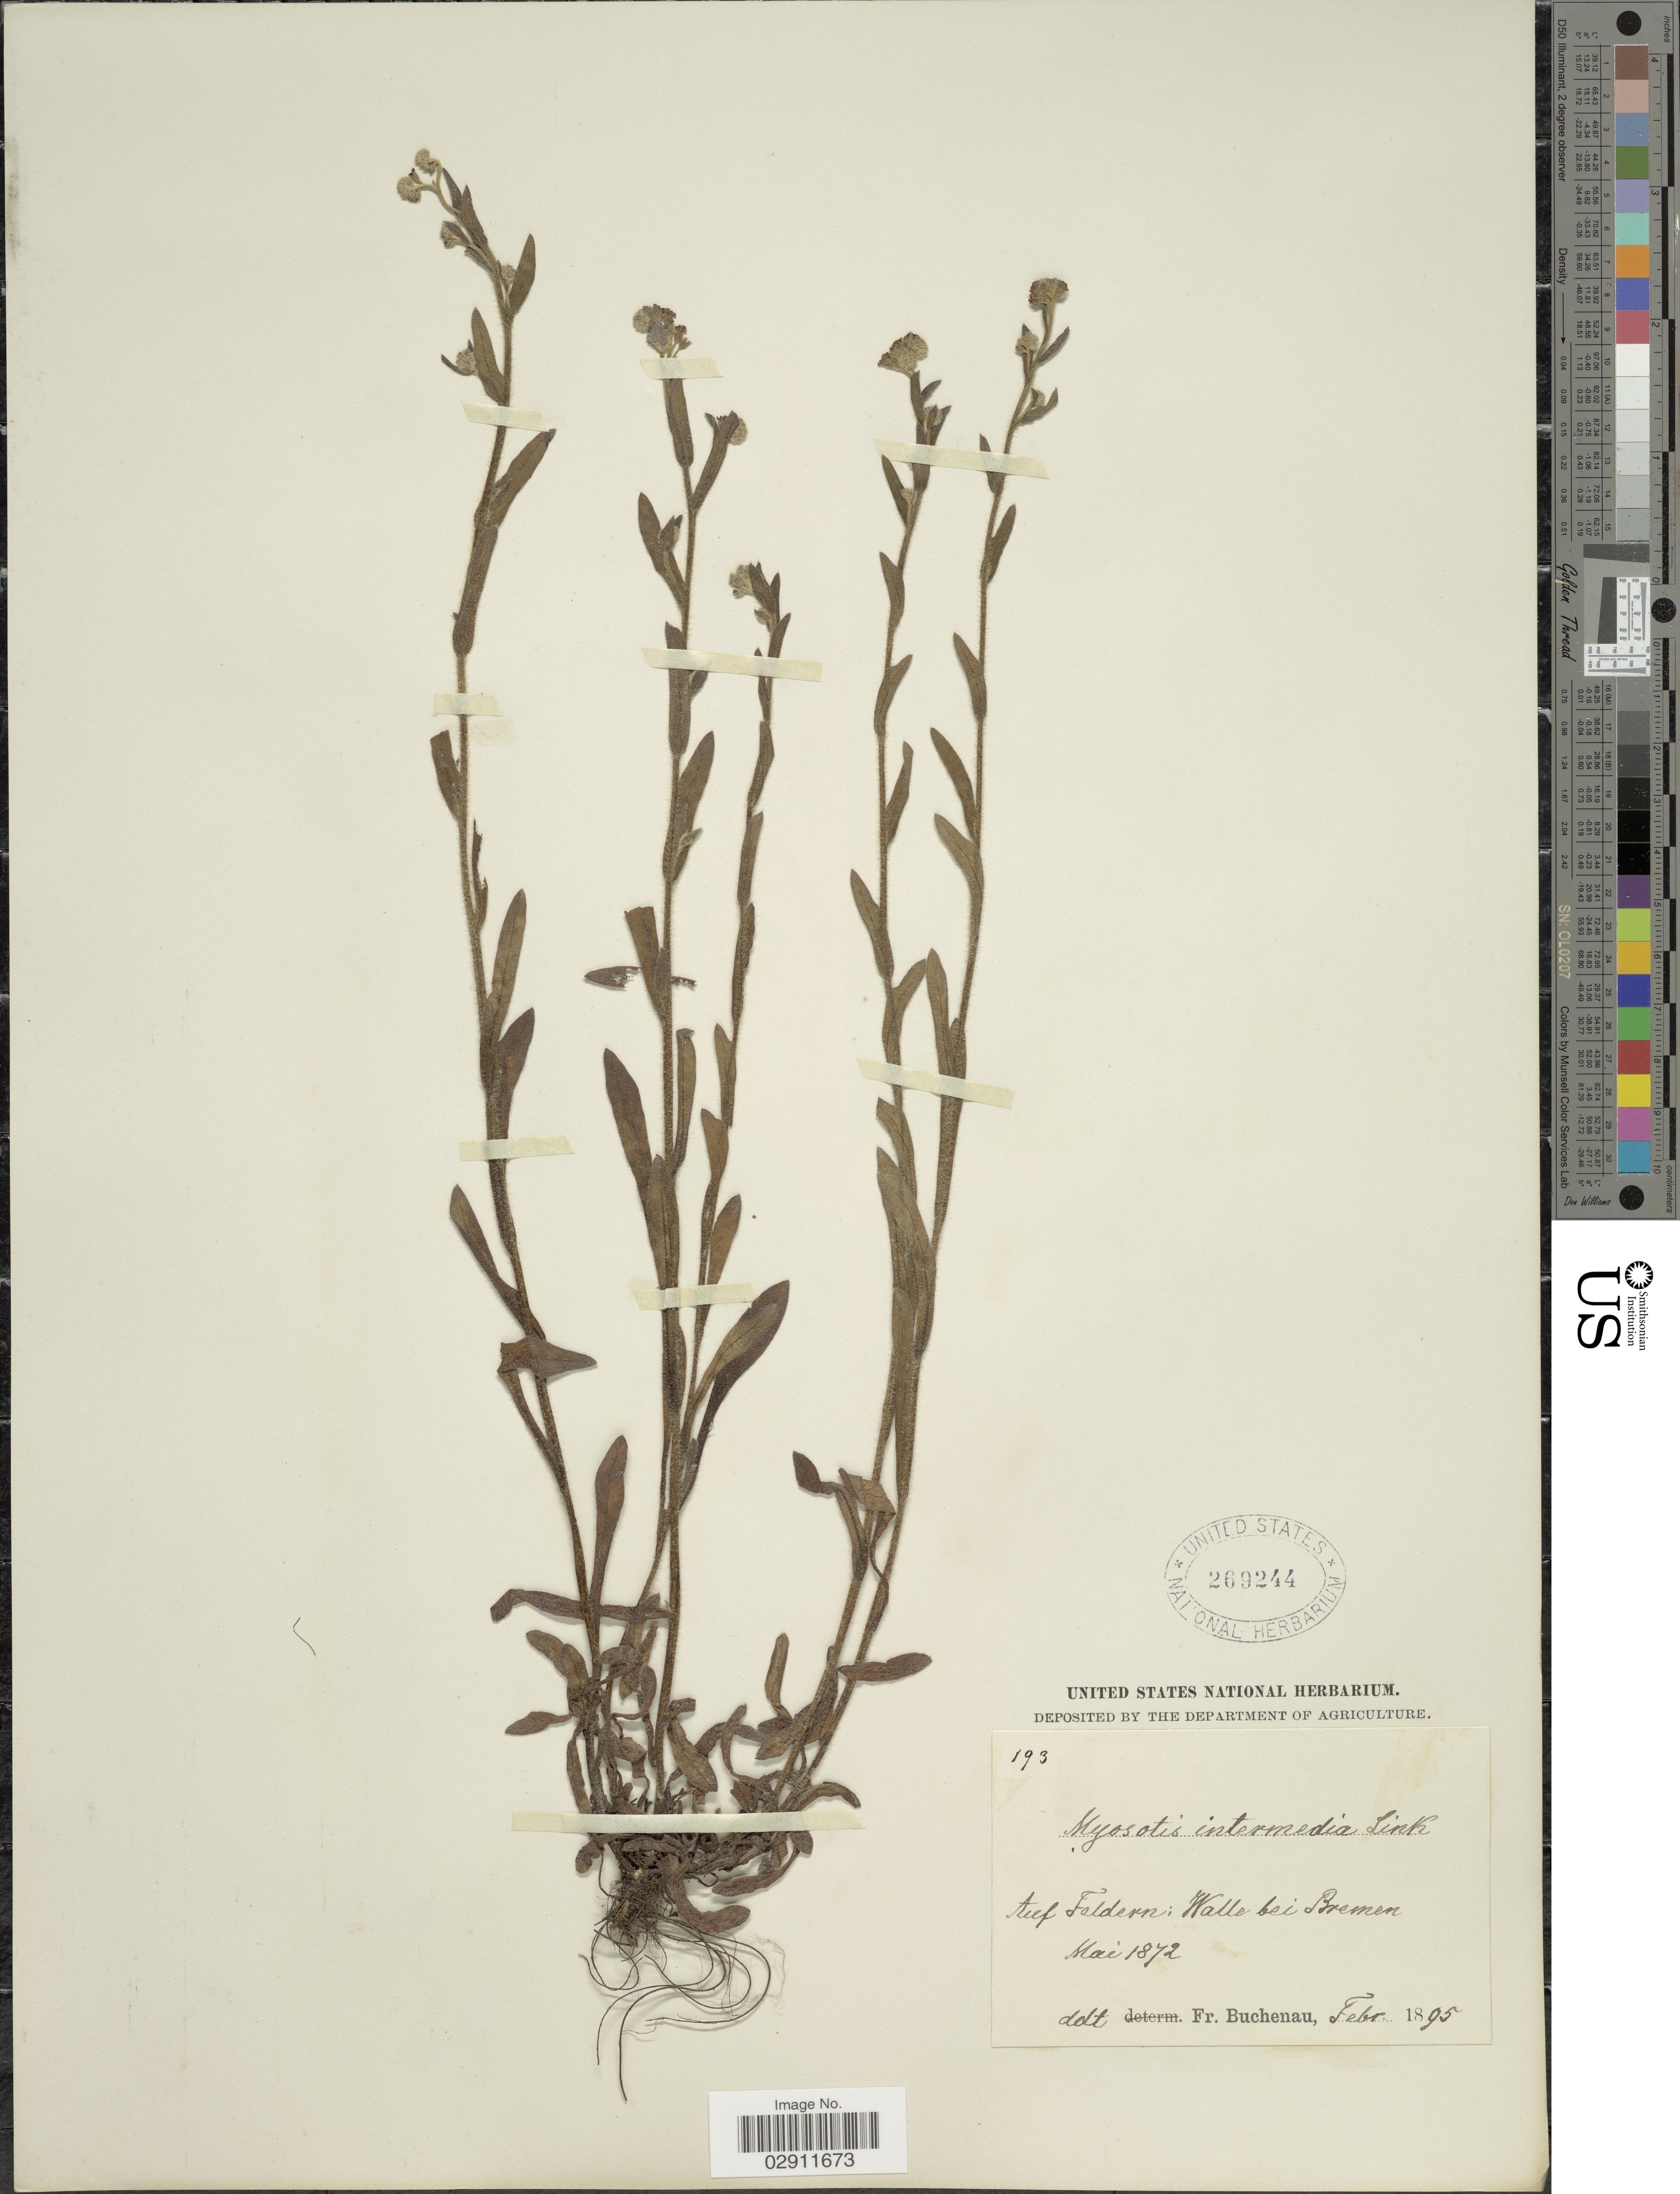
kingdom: Plantae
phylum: Tracheophyta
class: Magnoliopsida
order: Boraginales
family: Boraginaceae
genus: Myosotis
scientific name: Myosotis intermedia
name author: Link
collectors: ex herb. United States National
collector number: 193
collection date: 1872-05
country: Germany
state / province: Bremen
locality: Auf Faldern: Walle bei Bremen.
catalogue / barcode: US 269244